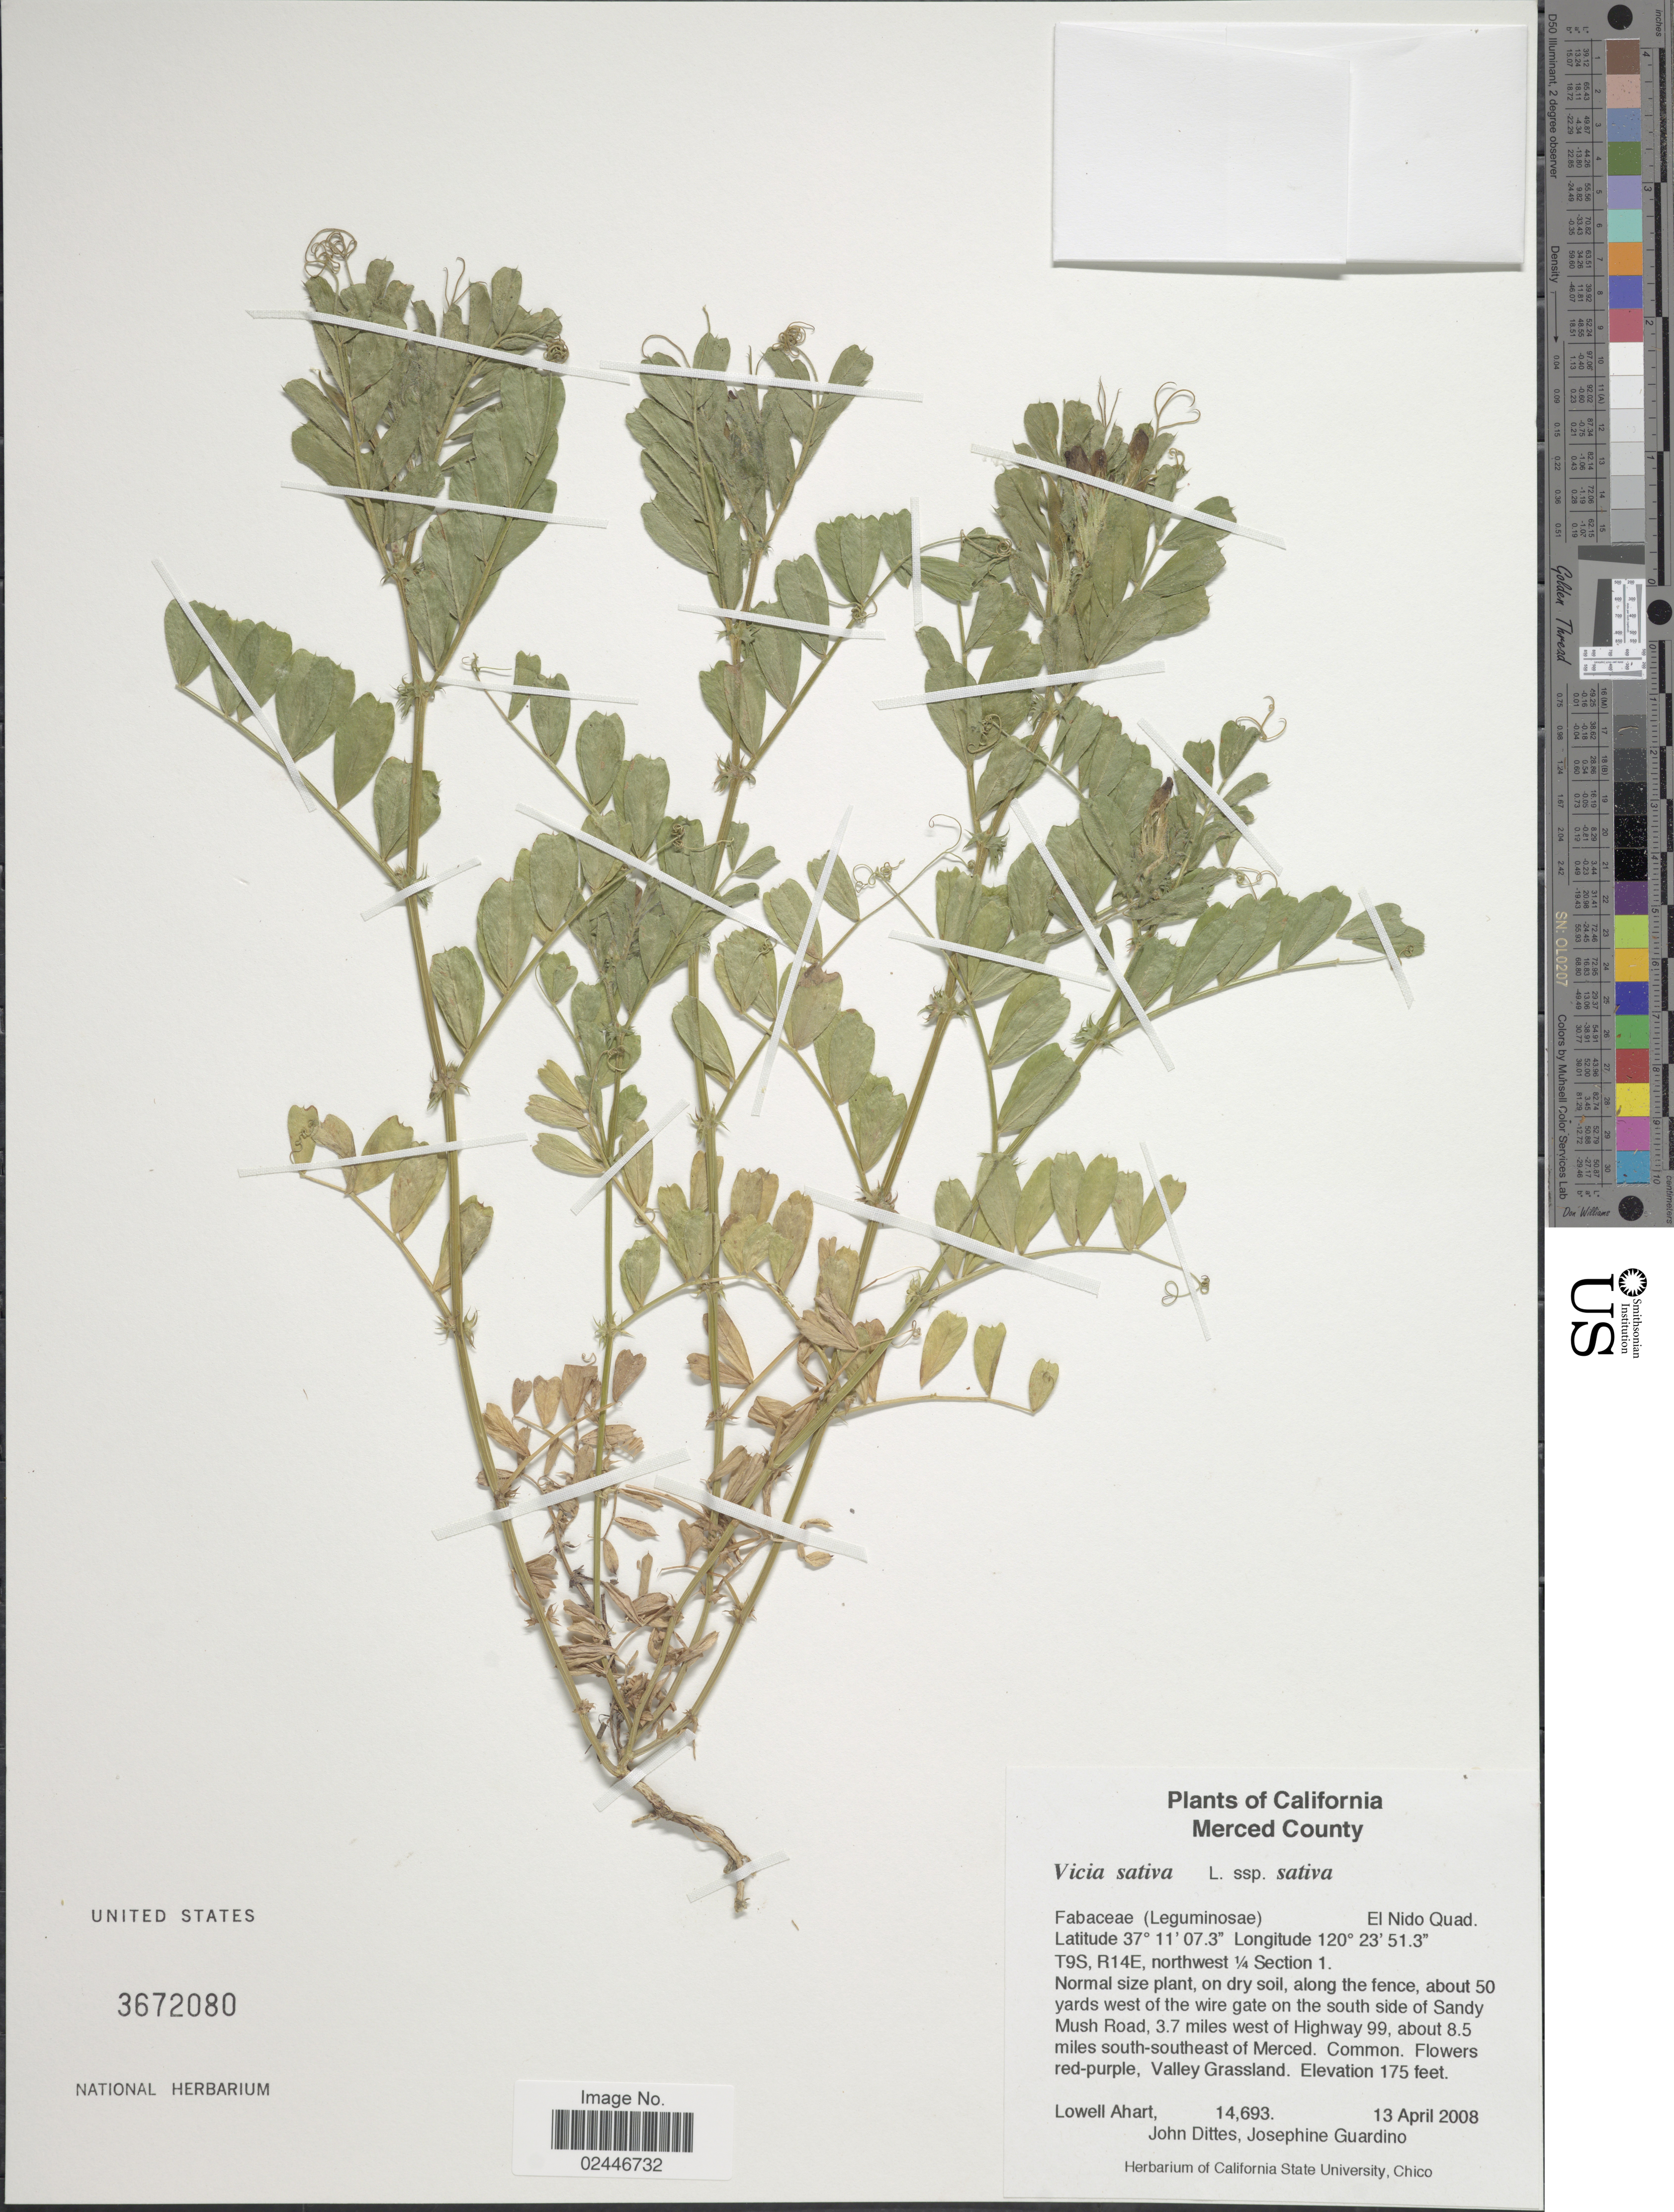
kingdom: Plantae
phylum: Tracheophyta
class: Magnoliopsida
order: Fabales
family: Fabaceae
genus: Vicia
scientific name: Vicia sativa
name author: L.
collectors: L. Ahart, J. Dittes & J. Guardino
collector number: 14693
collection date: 2008-04-13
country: United States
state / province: California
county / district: Merced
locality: Merced County, El Nido Quad. T9S, R14E, nortwest 1/4 Section 1, along the fence, about 50 yards west of the wire gate on the south side of Sandy Mush Road, 3.7 miles west of Highway 99, about 8.5 miles south-southeast of Merced.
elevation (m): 53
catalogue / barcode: US 3672080